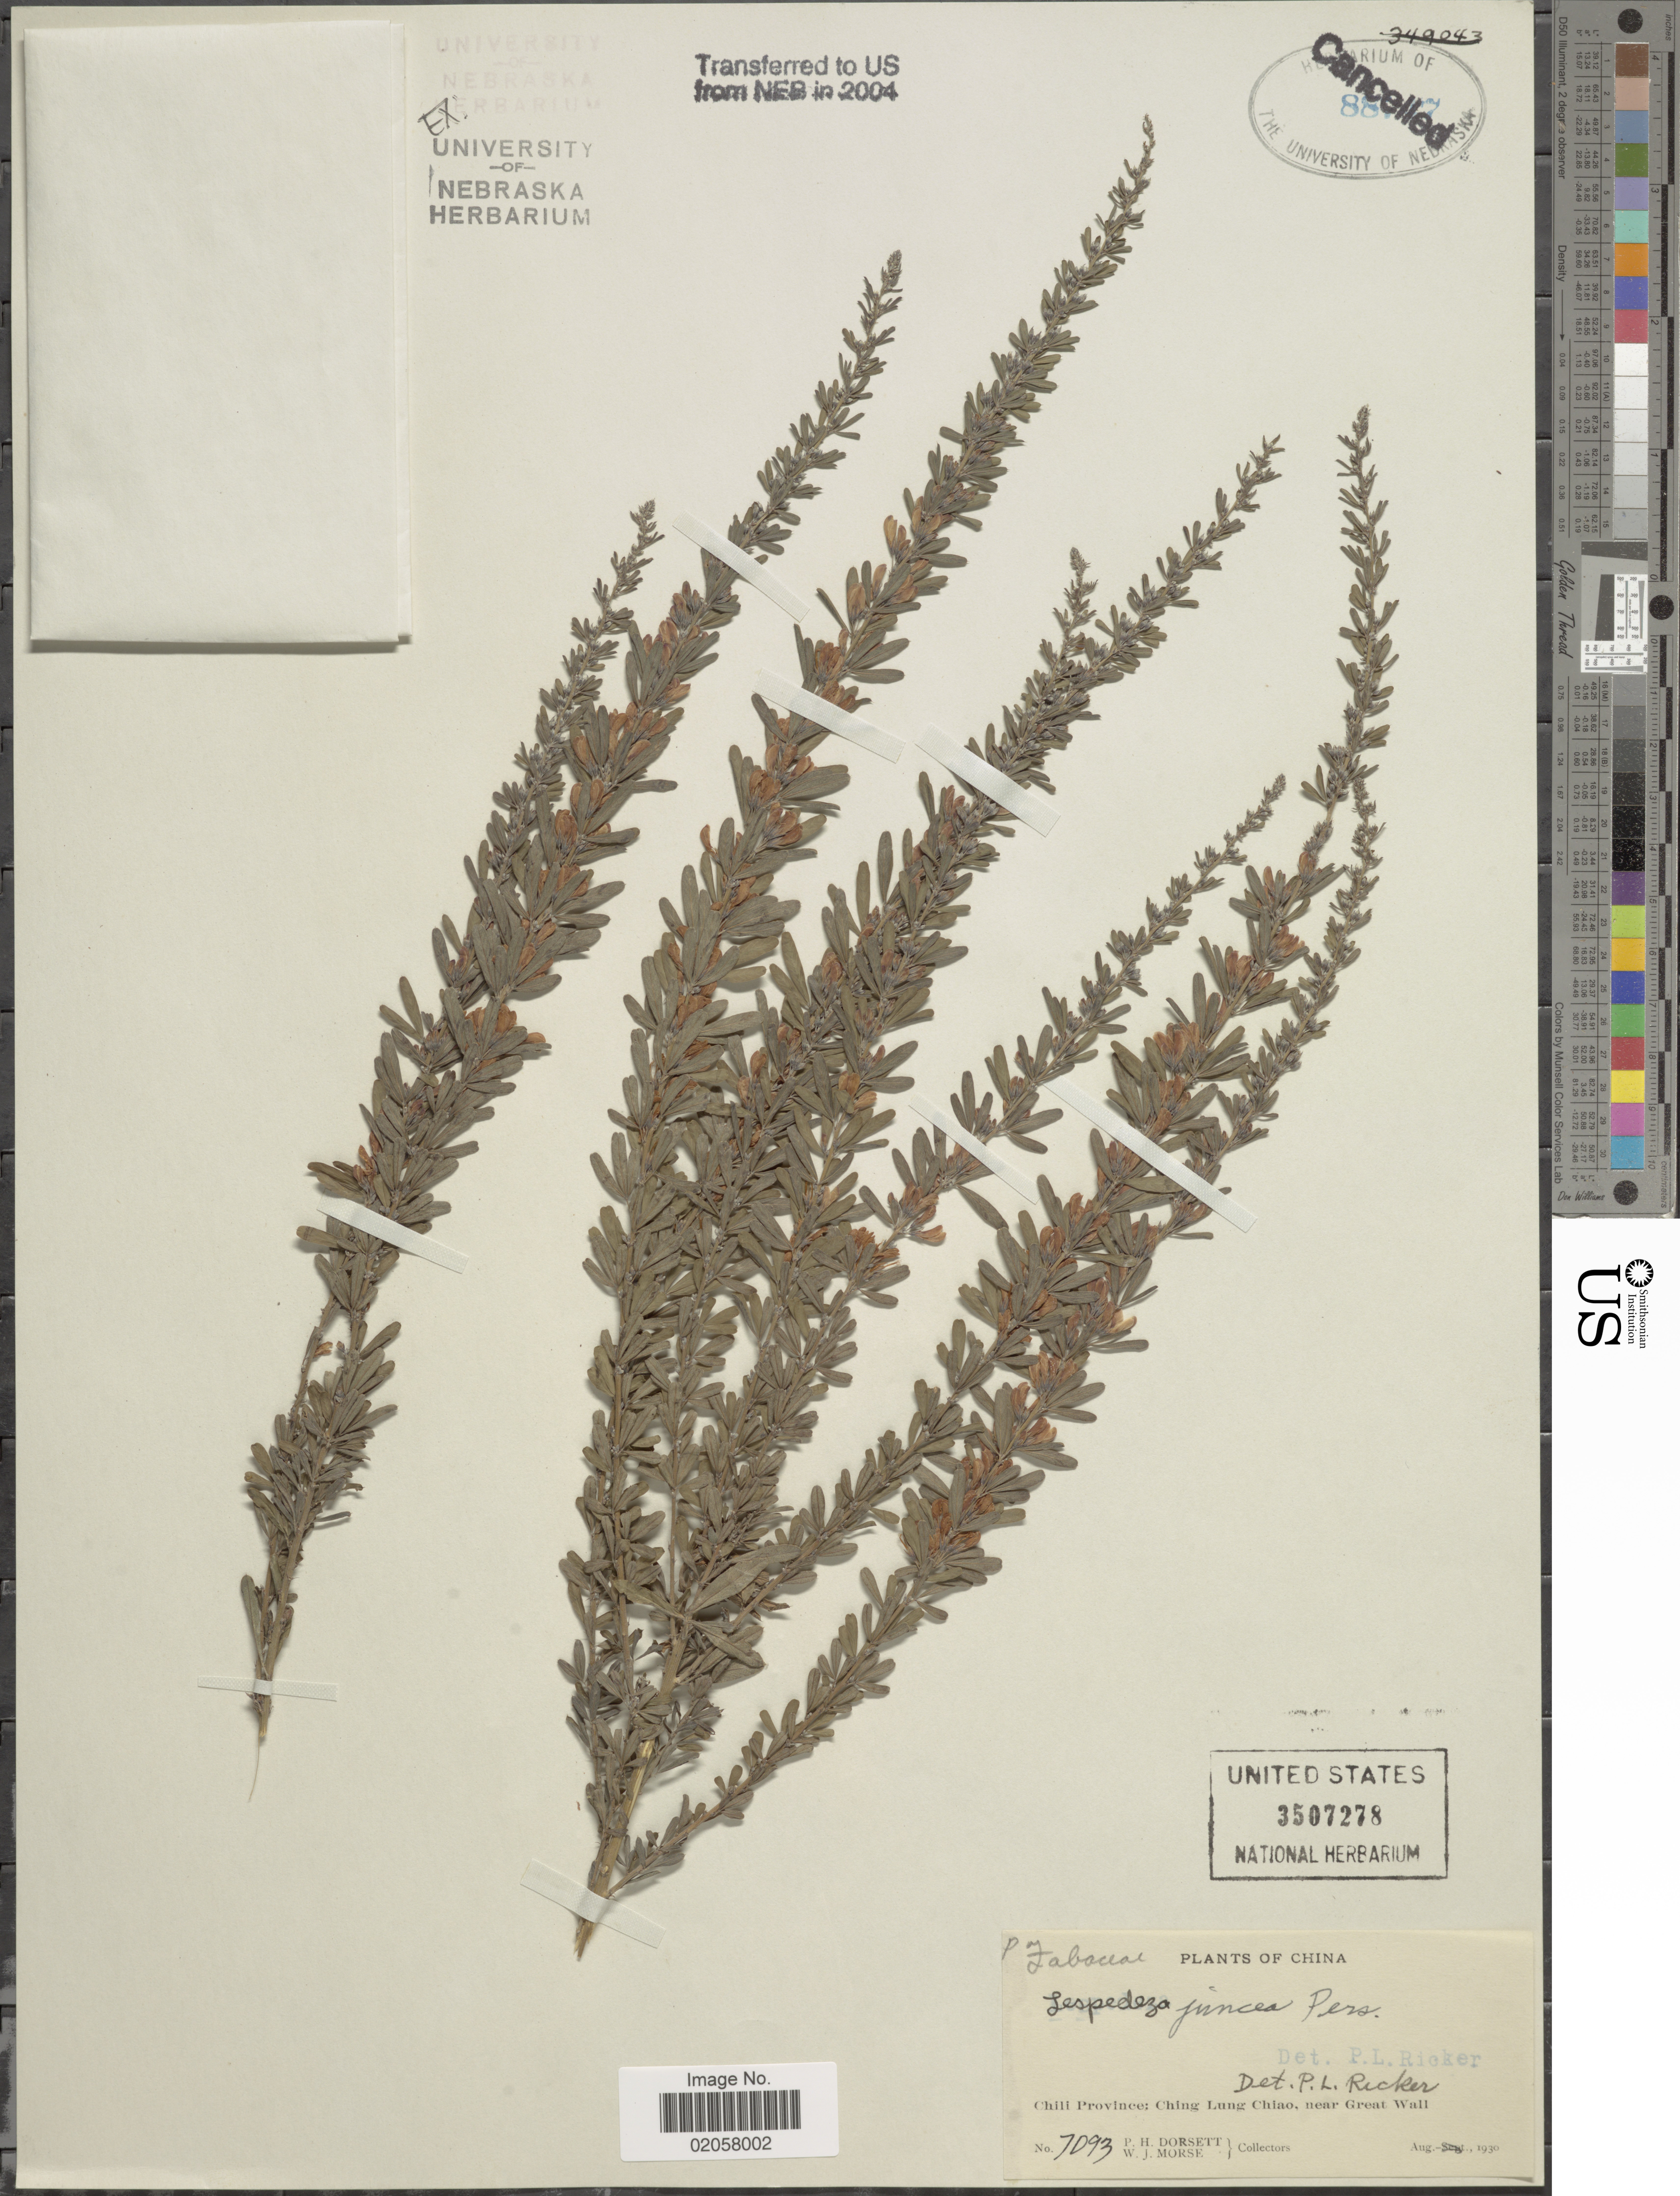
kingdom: Plantae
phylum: Tracheophyta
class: Magnoliopsida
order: Fabales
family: Fabaceae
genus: Lespedeza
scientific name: Lespedeza juncea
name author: (L. f.) Pers.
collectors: P. H. Dorsett & W. J. Morse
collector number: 7093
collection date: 1930-08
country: China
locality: Chili Province: Ching Lung Chiao, near Great Wall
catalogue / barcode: US 3507278